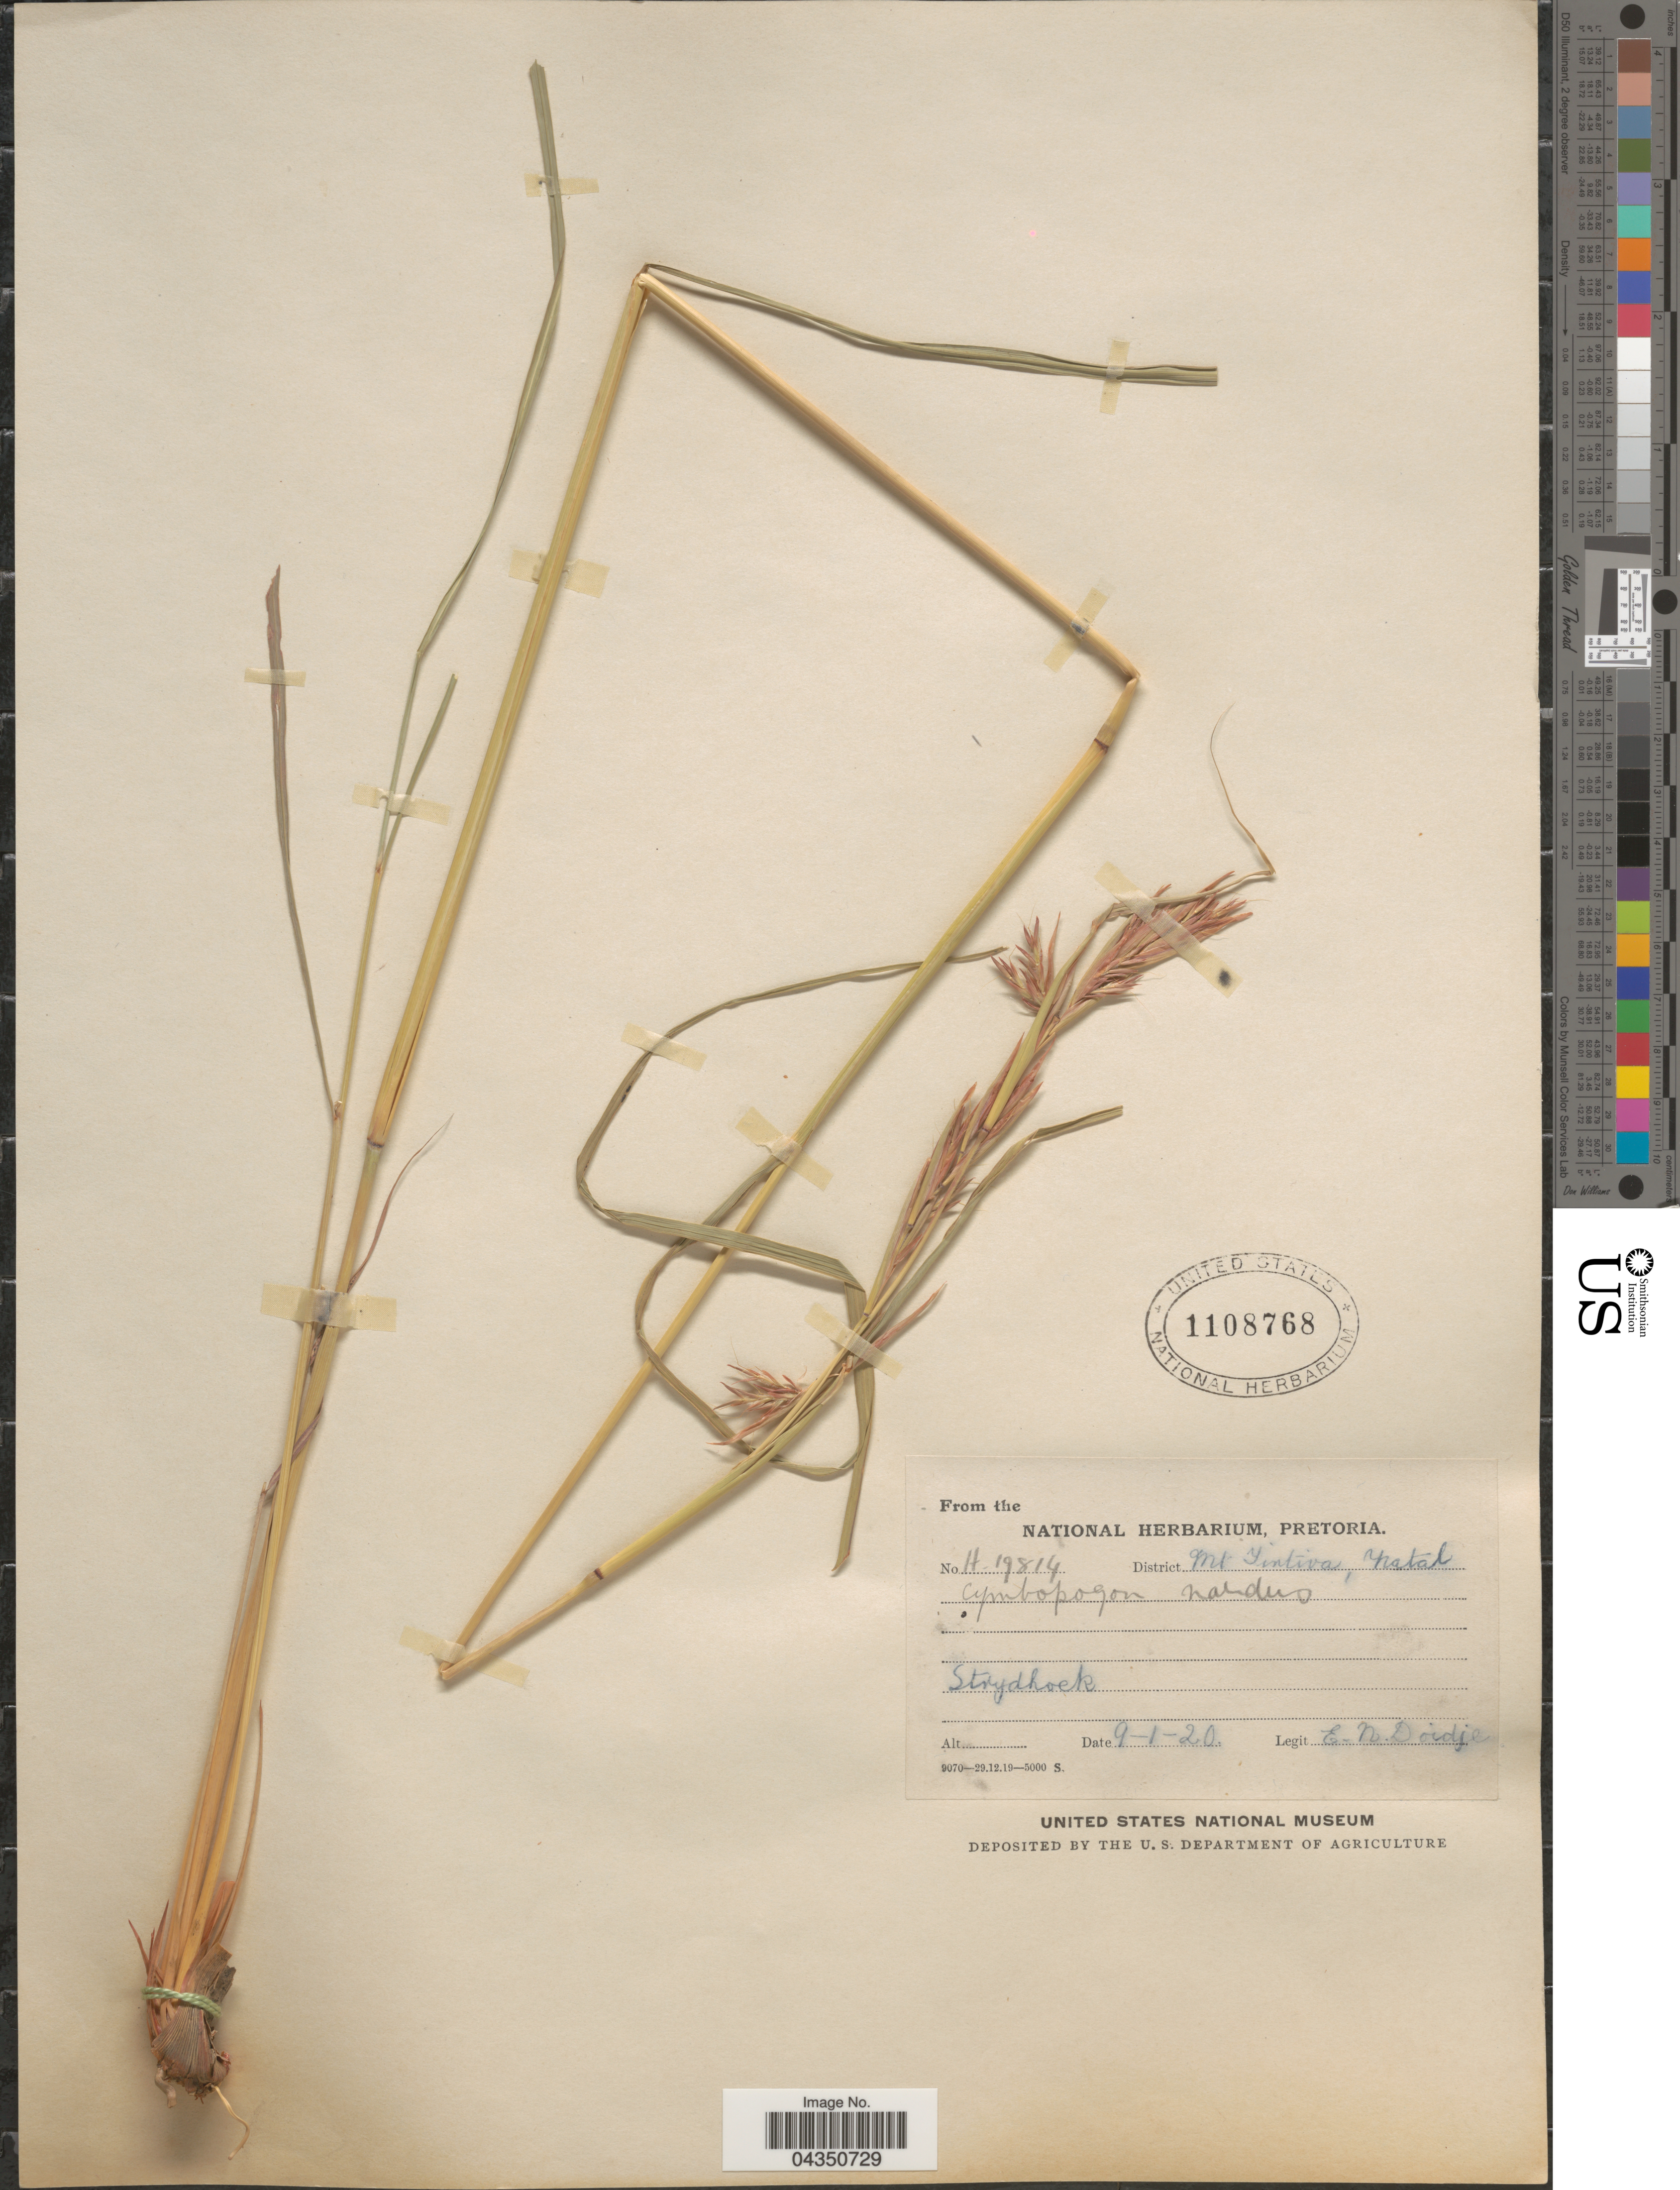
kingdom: Plantae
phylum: Tracheophyta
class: Liliopsida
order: Poales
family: Poaceae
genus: Cymbopogon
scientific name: Cymbopogon sp.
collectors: E. Doidje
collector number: H19814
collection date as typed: Transcribed d/m/y: 9/1/20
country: South Africa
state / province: KwaZulu-Natal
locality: District Mt Yintiva [interpreted], Natal. Strydhoek.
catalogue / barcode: US 1108768